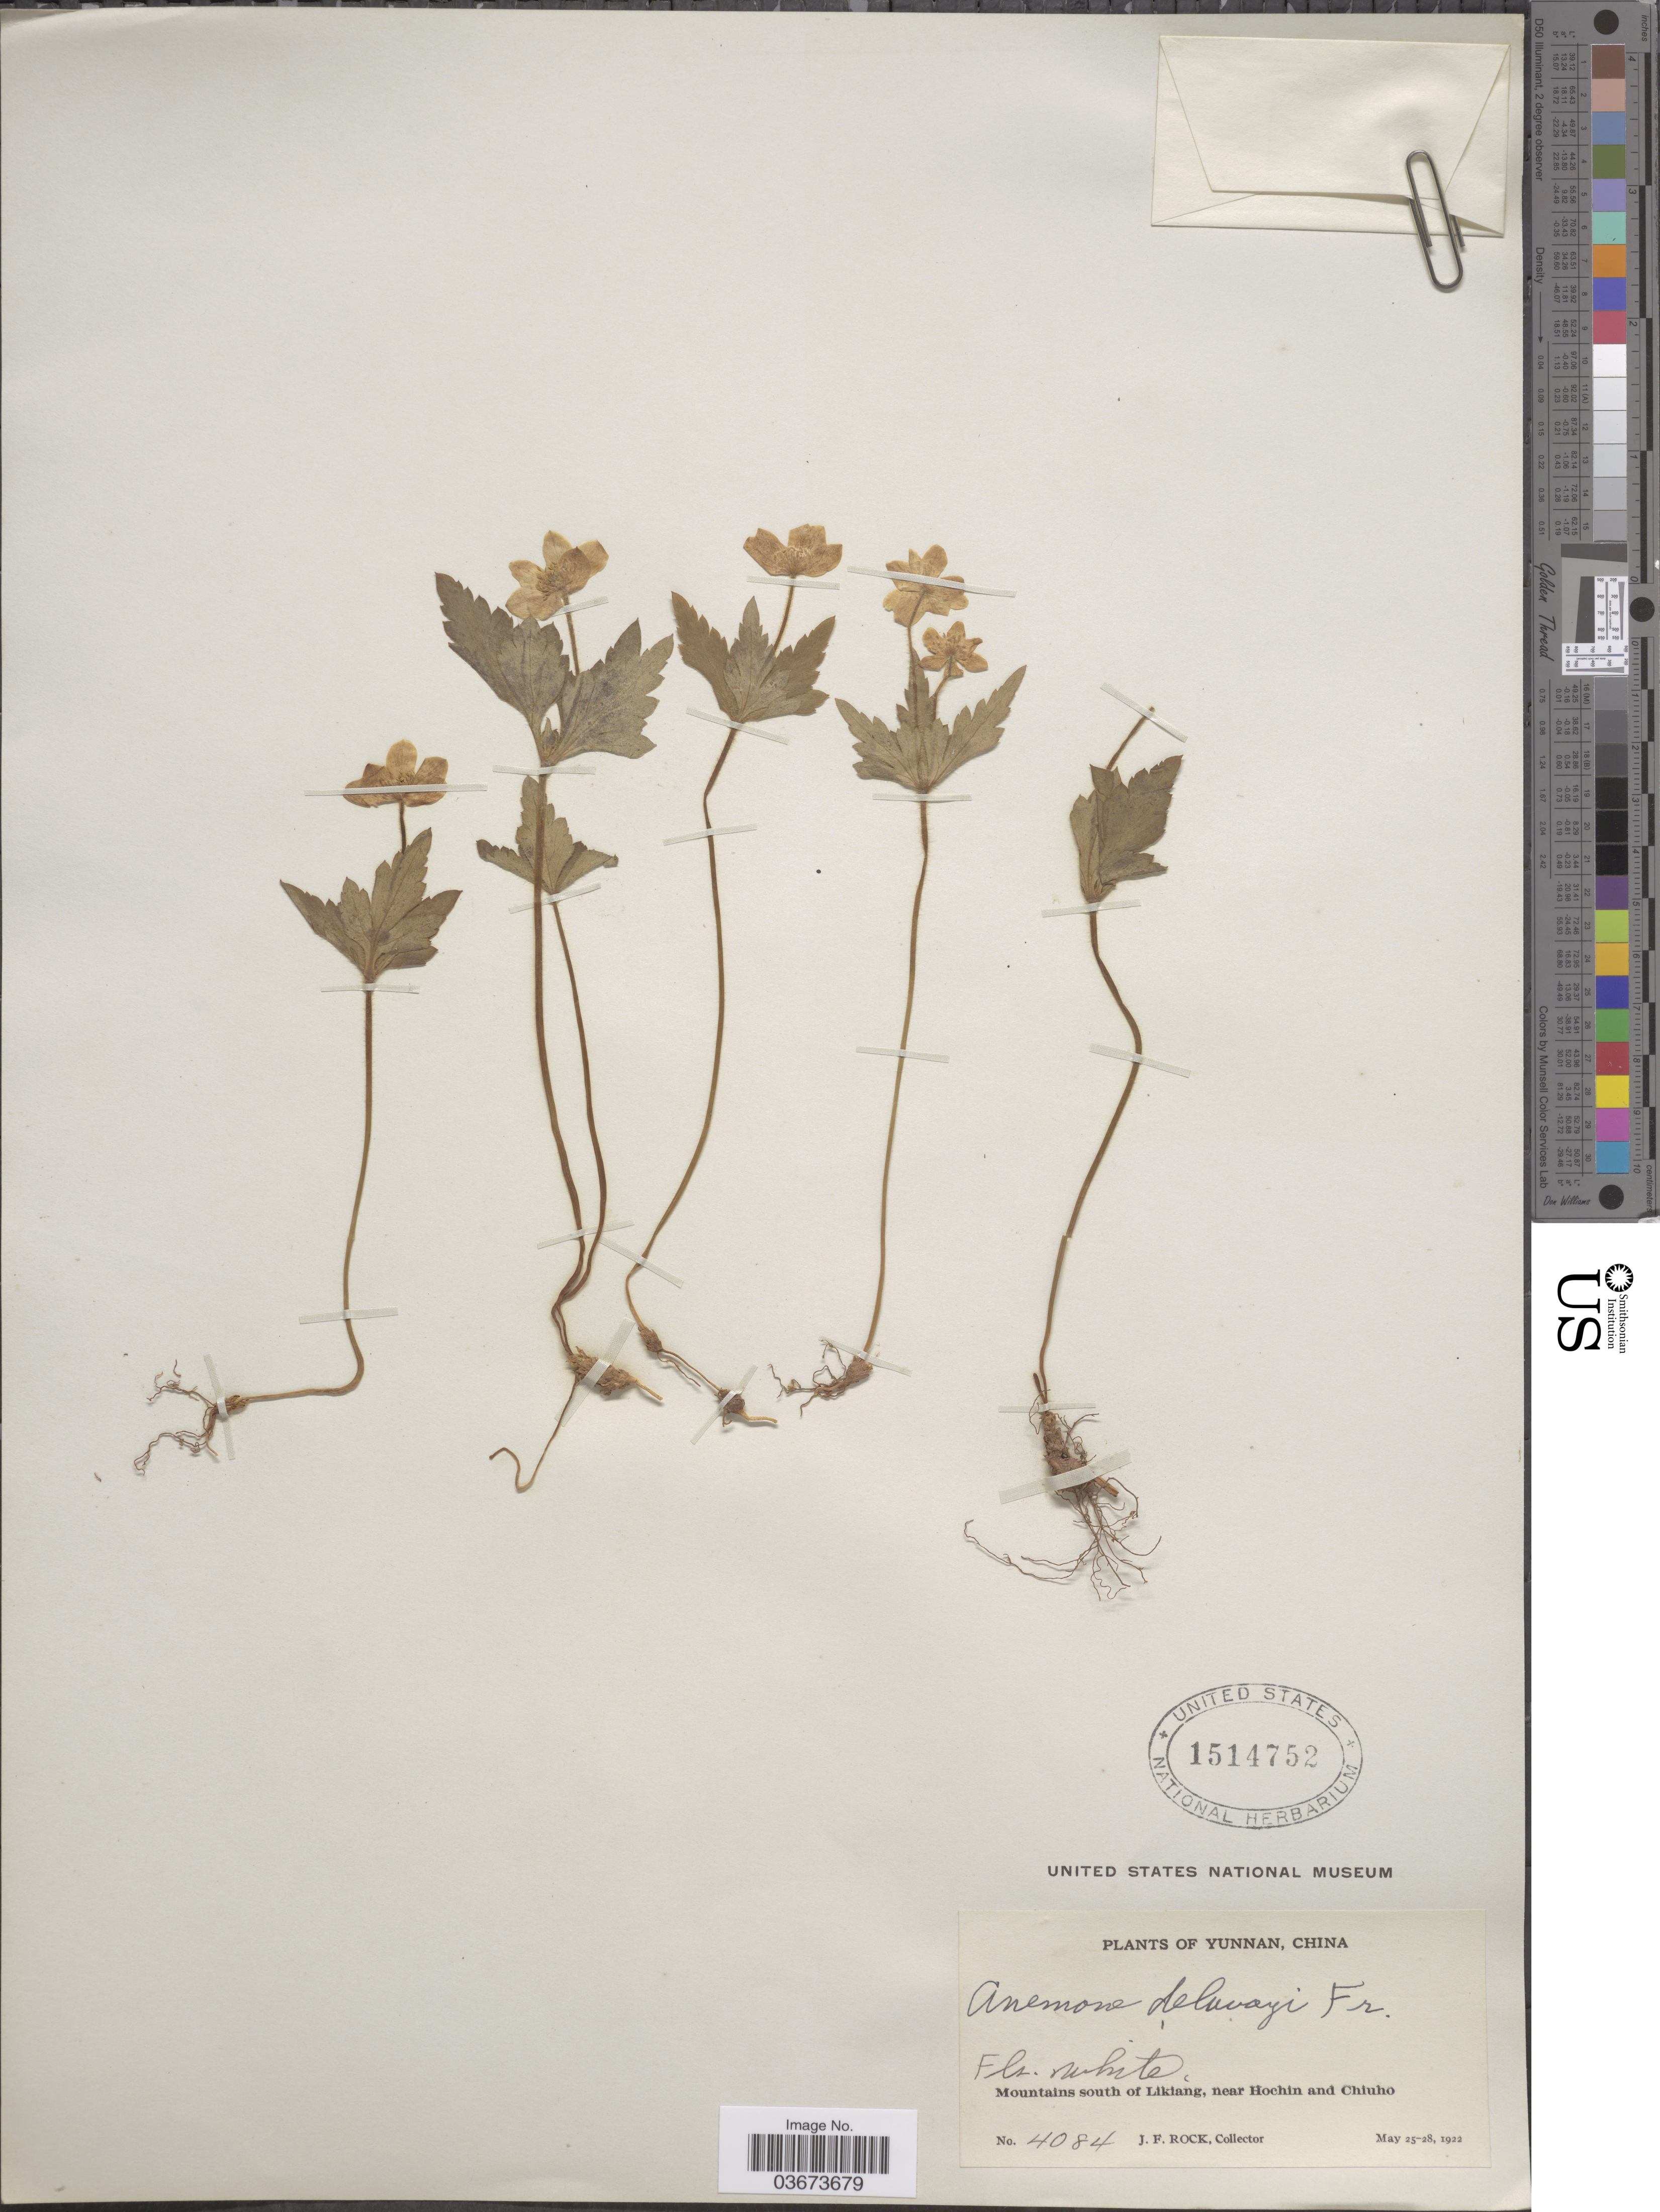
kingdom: Plantae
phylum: Tracheophyta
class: Magnoliopsida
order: Ranunculales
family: Ranunculaceae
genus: Anemone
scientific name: Anemone delavayi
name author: Franch.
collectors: J. Rock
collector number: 4084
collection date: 1922-05-25/1922-05-28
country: China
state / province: Yunnan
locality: Mountains south of Likiang, near Hochin and Chiuho.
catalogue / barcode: US 1514752